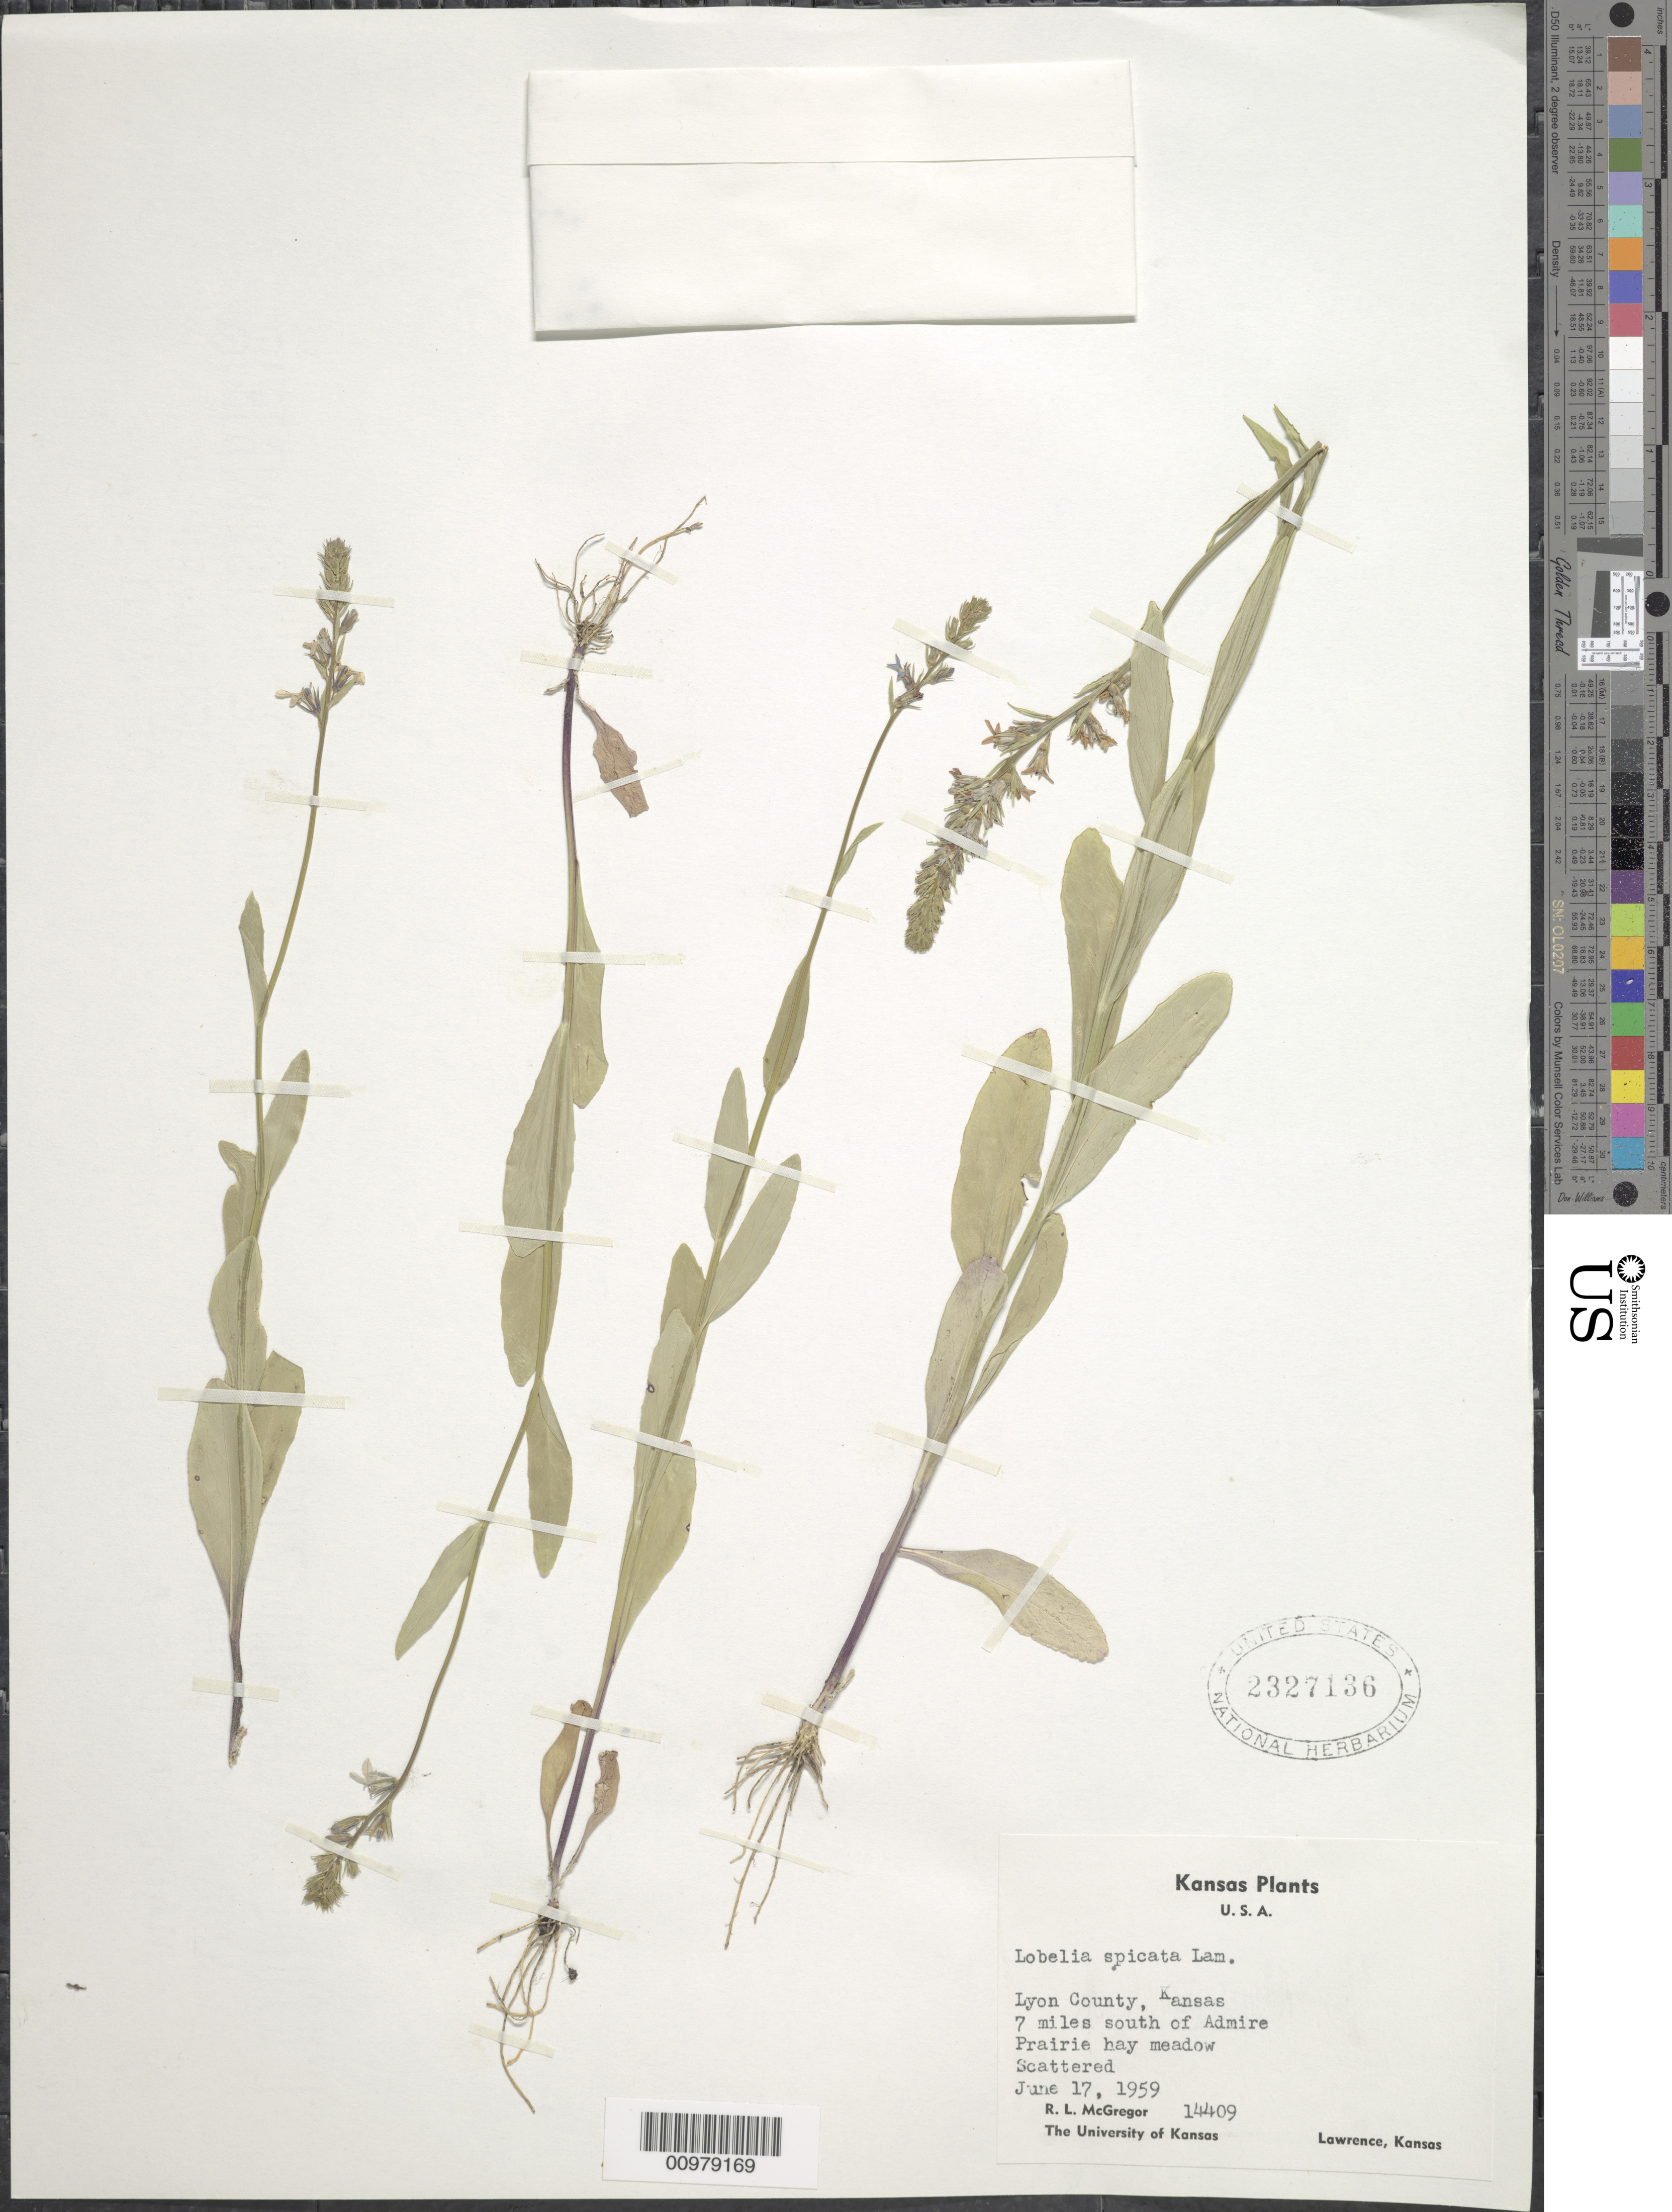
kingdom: Plantae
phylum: Tracheophyta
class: Magnoliopsida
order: Asterales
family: Campanulaceae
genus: Lobelia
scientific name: Lobelia spicata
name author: Lam.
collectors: R. McGregor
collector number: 14409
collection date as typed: June 17, 1959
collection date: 1959-06-17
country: United States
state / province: Kansas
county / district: Lyon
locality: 7 miles south of Admire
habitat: prairie hay meadow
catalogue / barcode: US 2327136